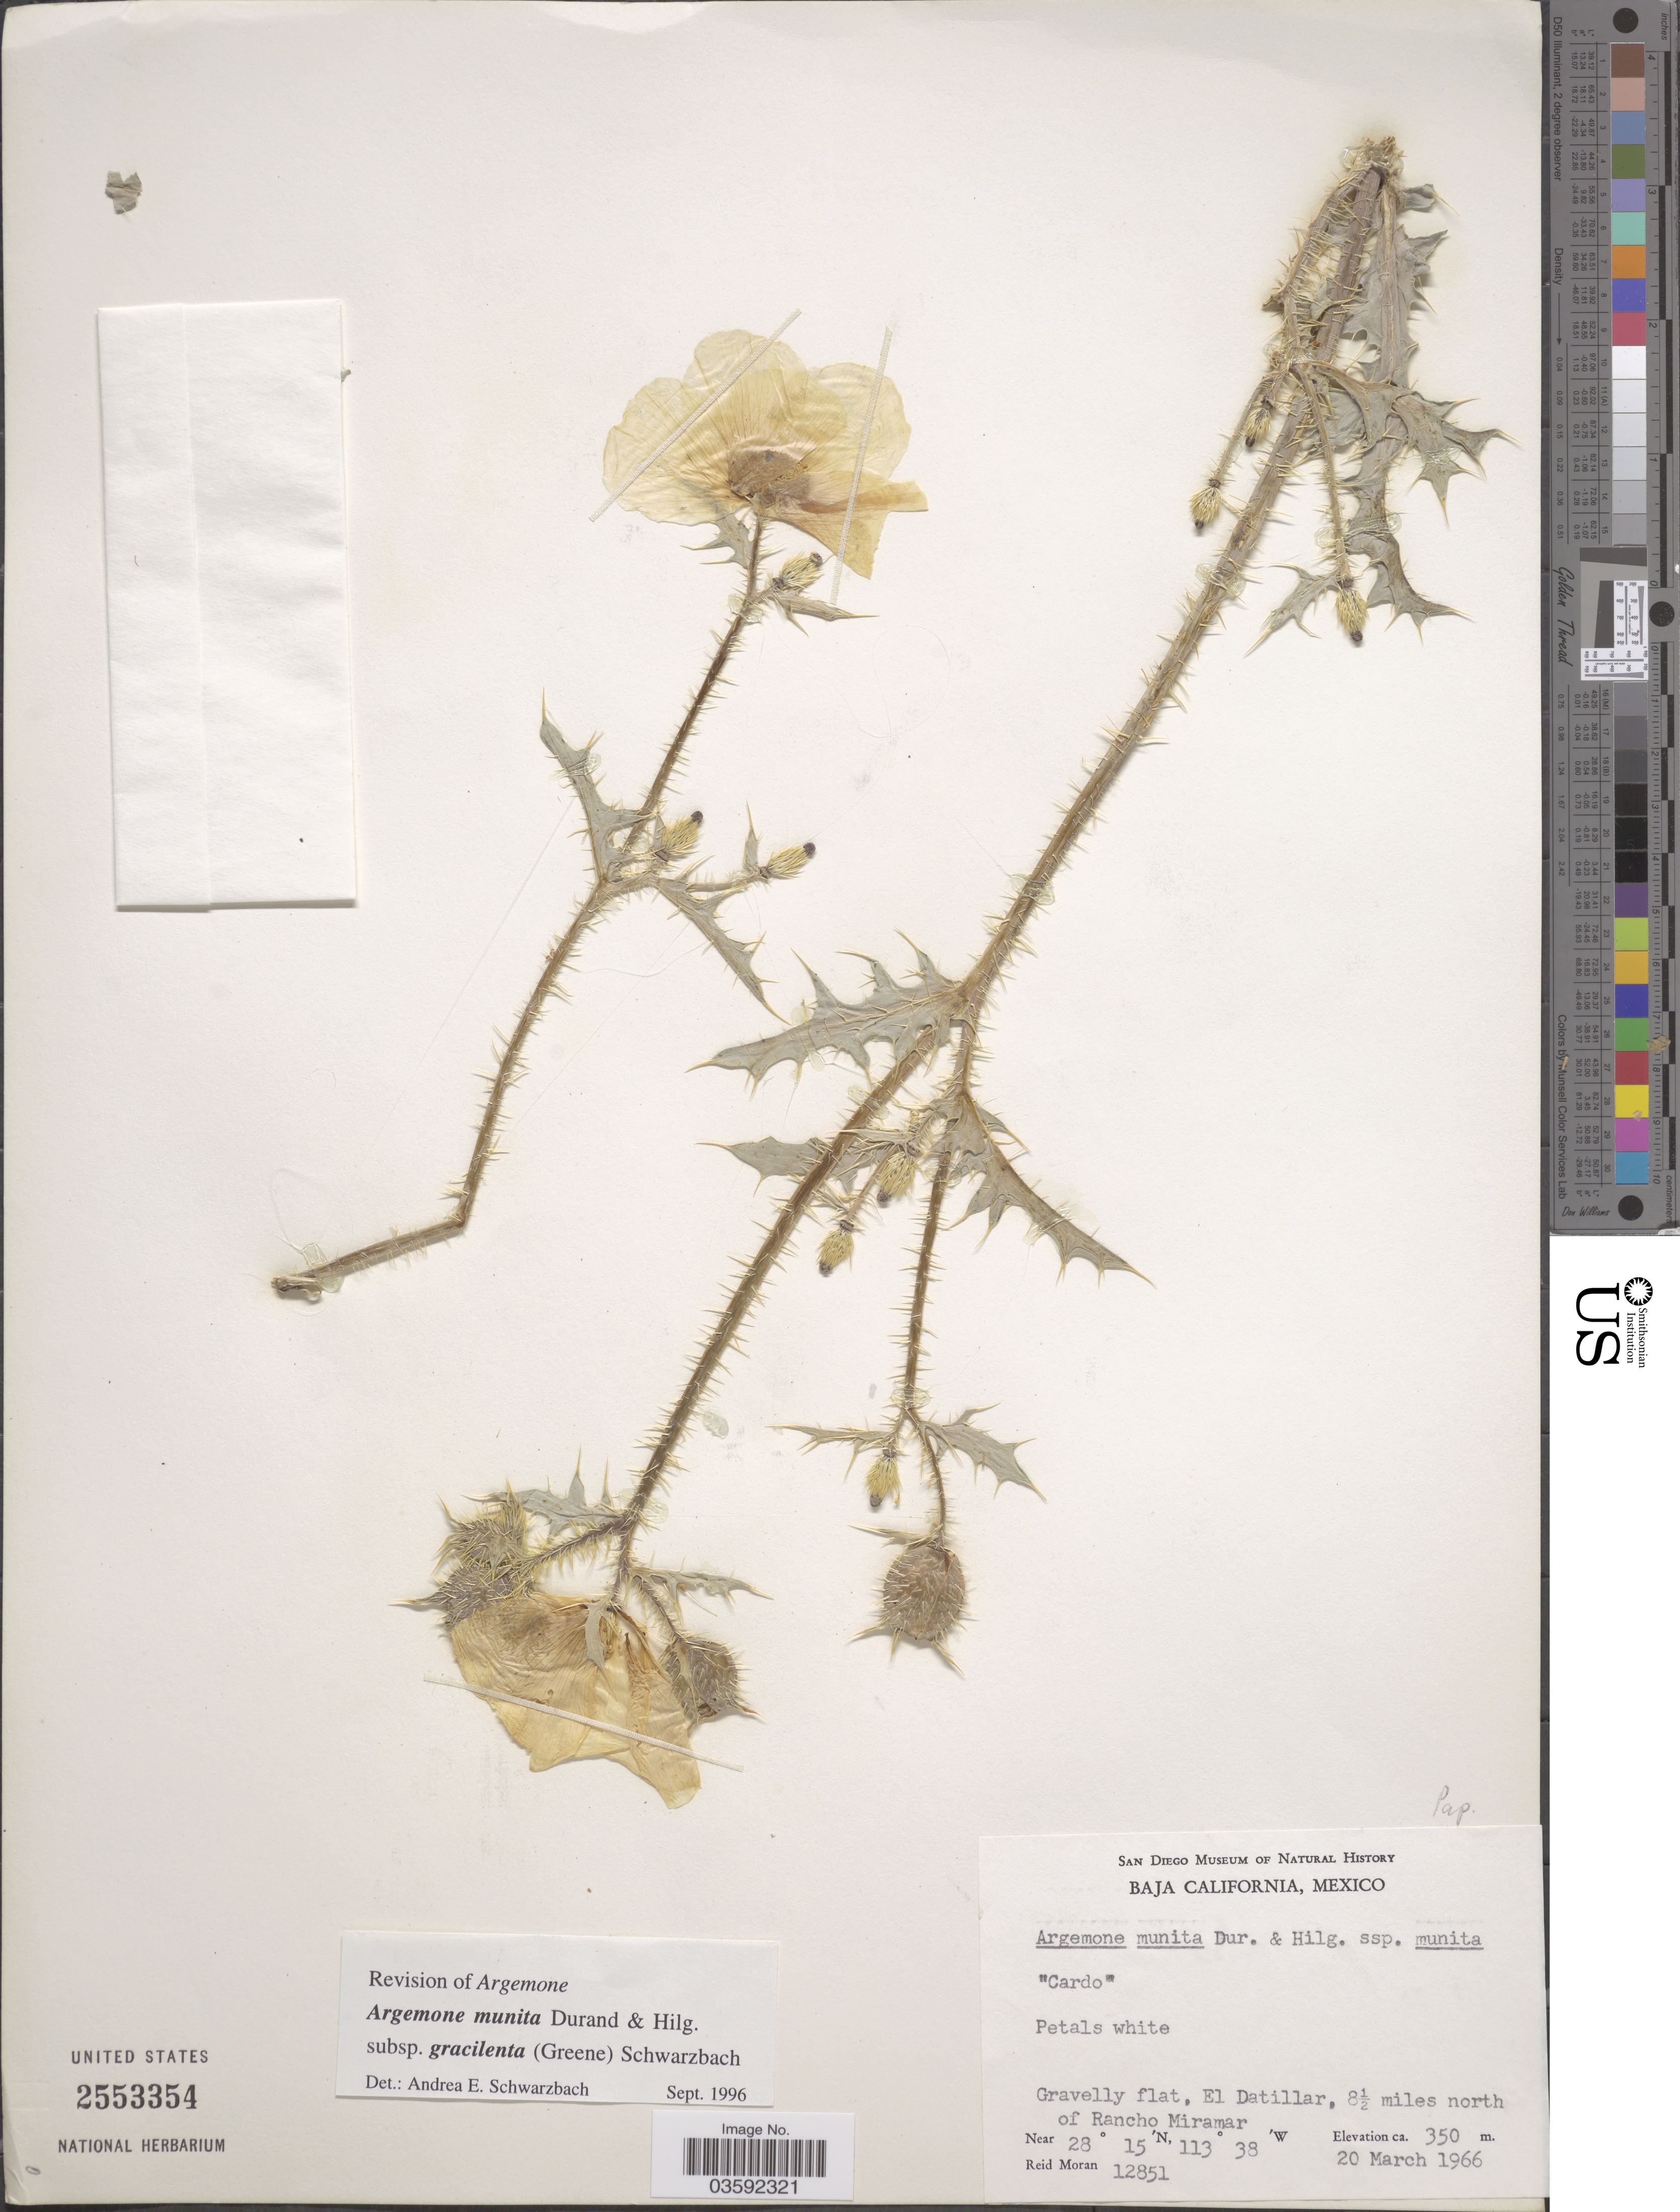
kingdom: Plantae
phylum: Tracheophyta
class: Magnoliopsida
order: Ranunculales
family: Papaveraceae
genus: Argemone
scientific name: Argemone munita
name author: Durand & Hilg.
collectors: R. Moran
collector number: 12851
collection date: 1966-03-20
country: Mexico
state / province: Baja California Norte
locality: El Datillar, 8½ miles north of Rancho Miramar.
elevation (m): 350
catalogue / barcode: US 2553354